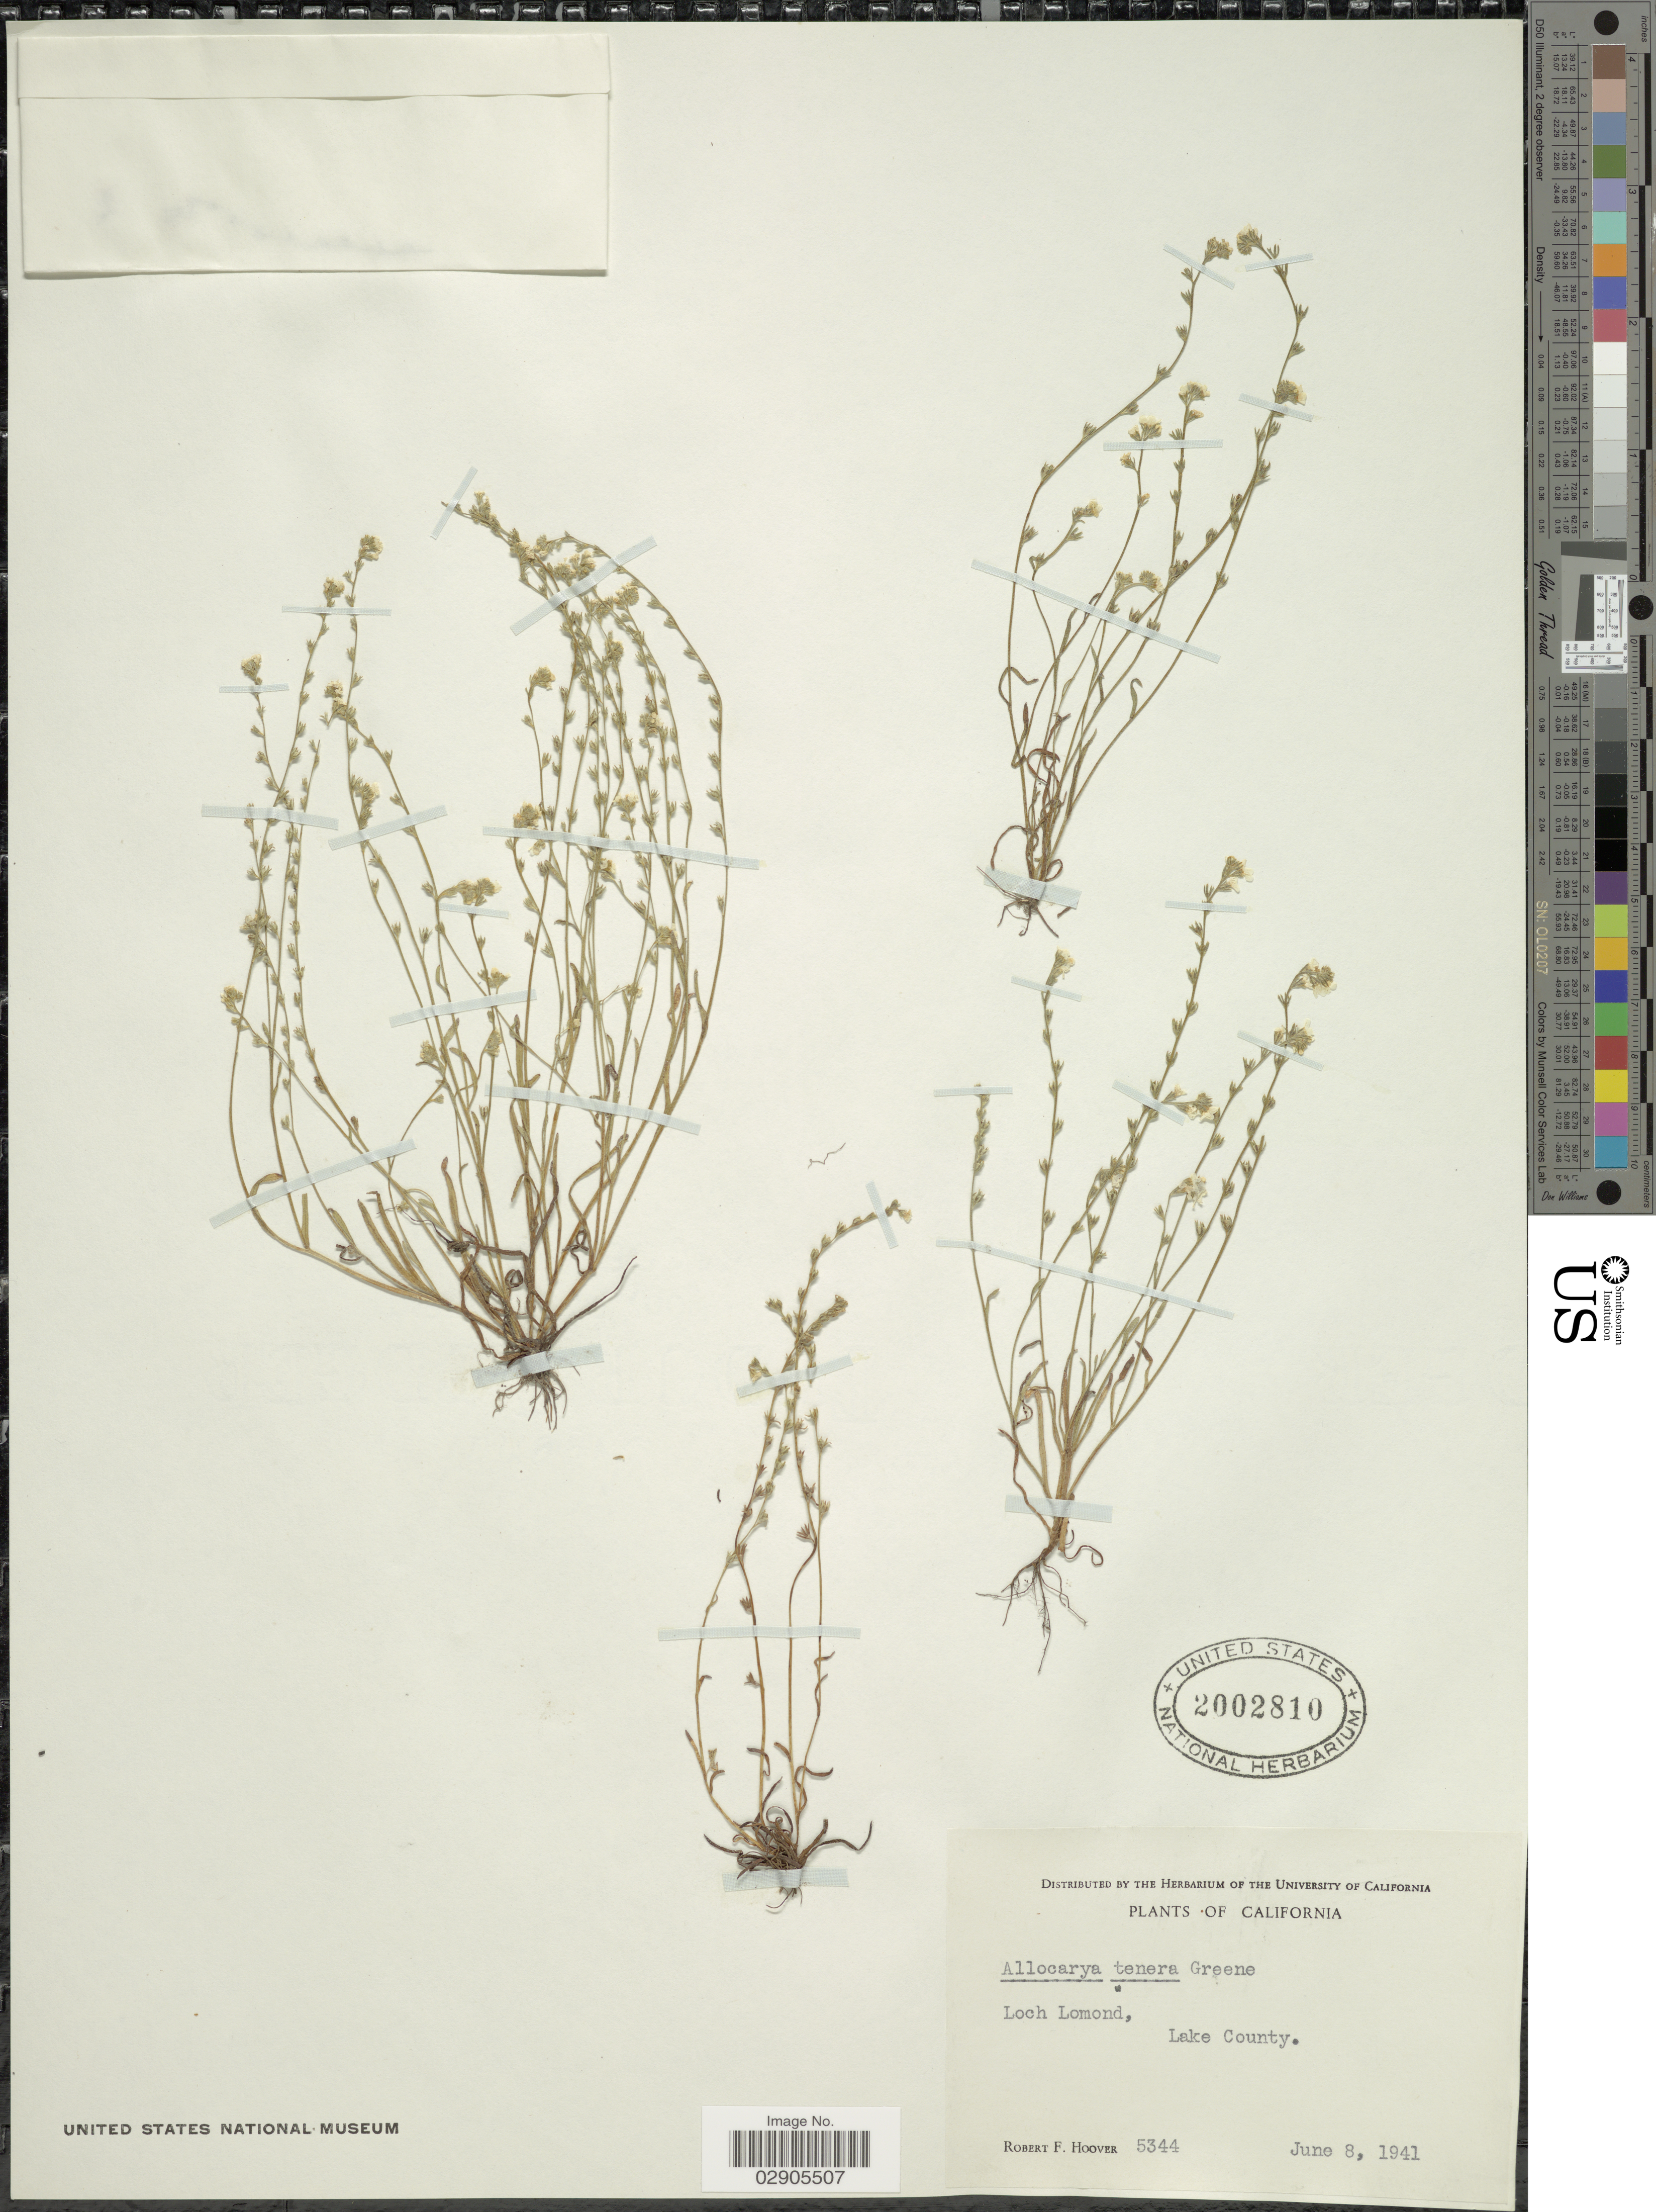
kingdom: Plantae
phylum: Tracheophyta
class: Magnoliopsida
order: Boraginales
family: Boraginaceae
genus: Allocarya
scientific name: Allocarya tenera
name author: Greene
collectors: R. F. Hoover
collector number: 5344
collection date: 1941-06-08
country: United States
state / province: California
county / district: Lake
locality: Loch Lomond, Lake County.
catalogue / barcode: US 2002810